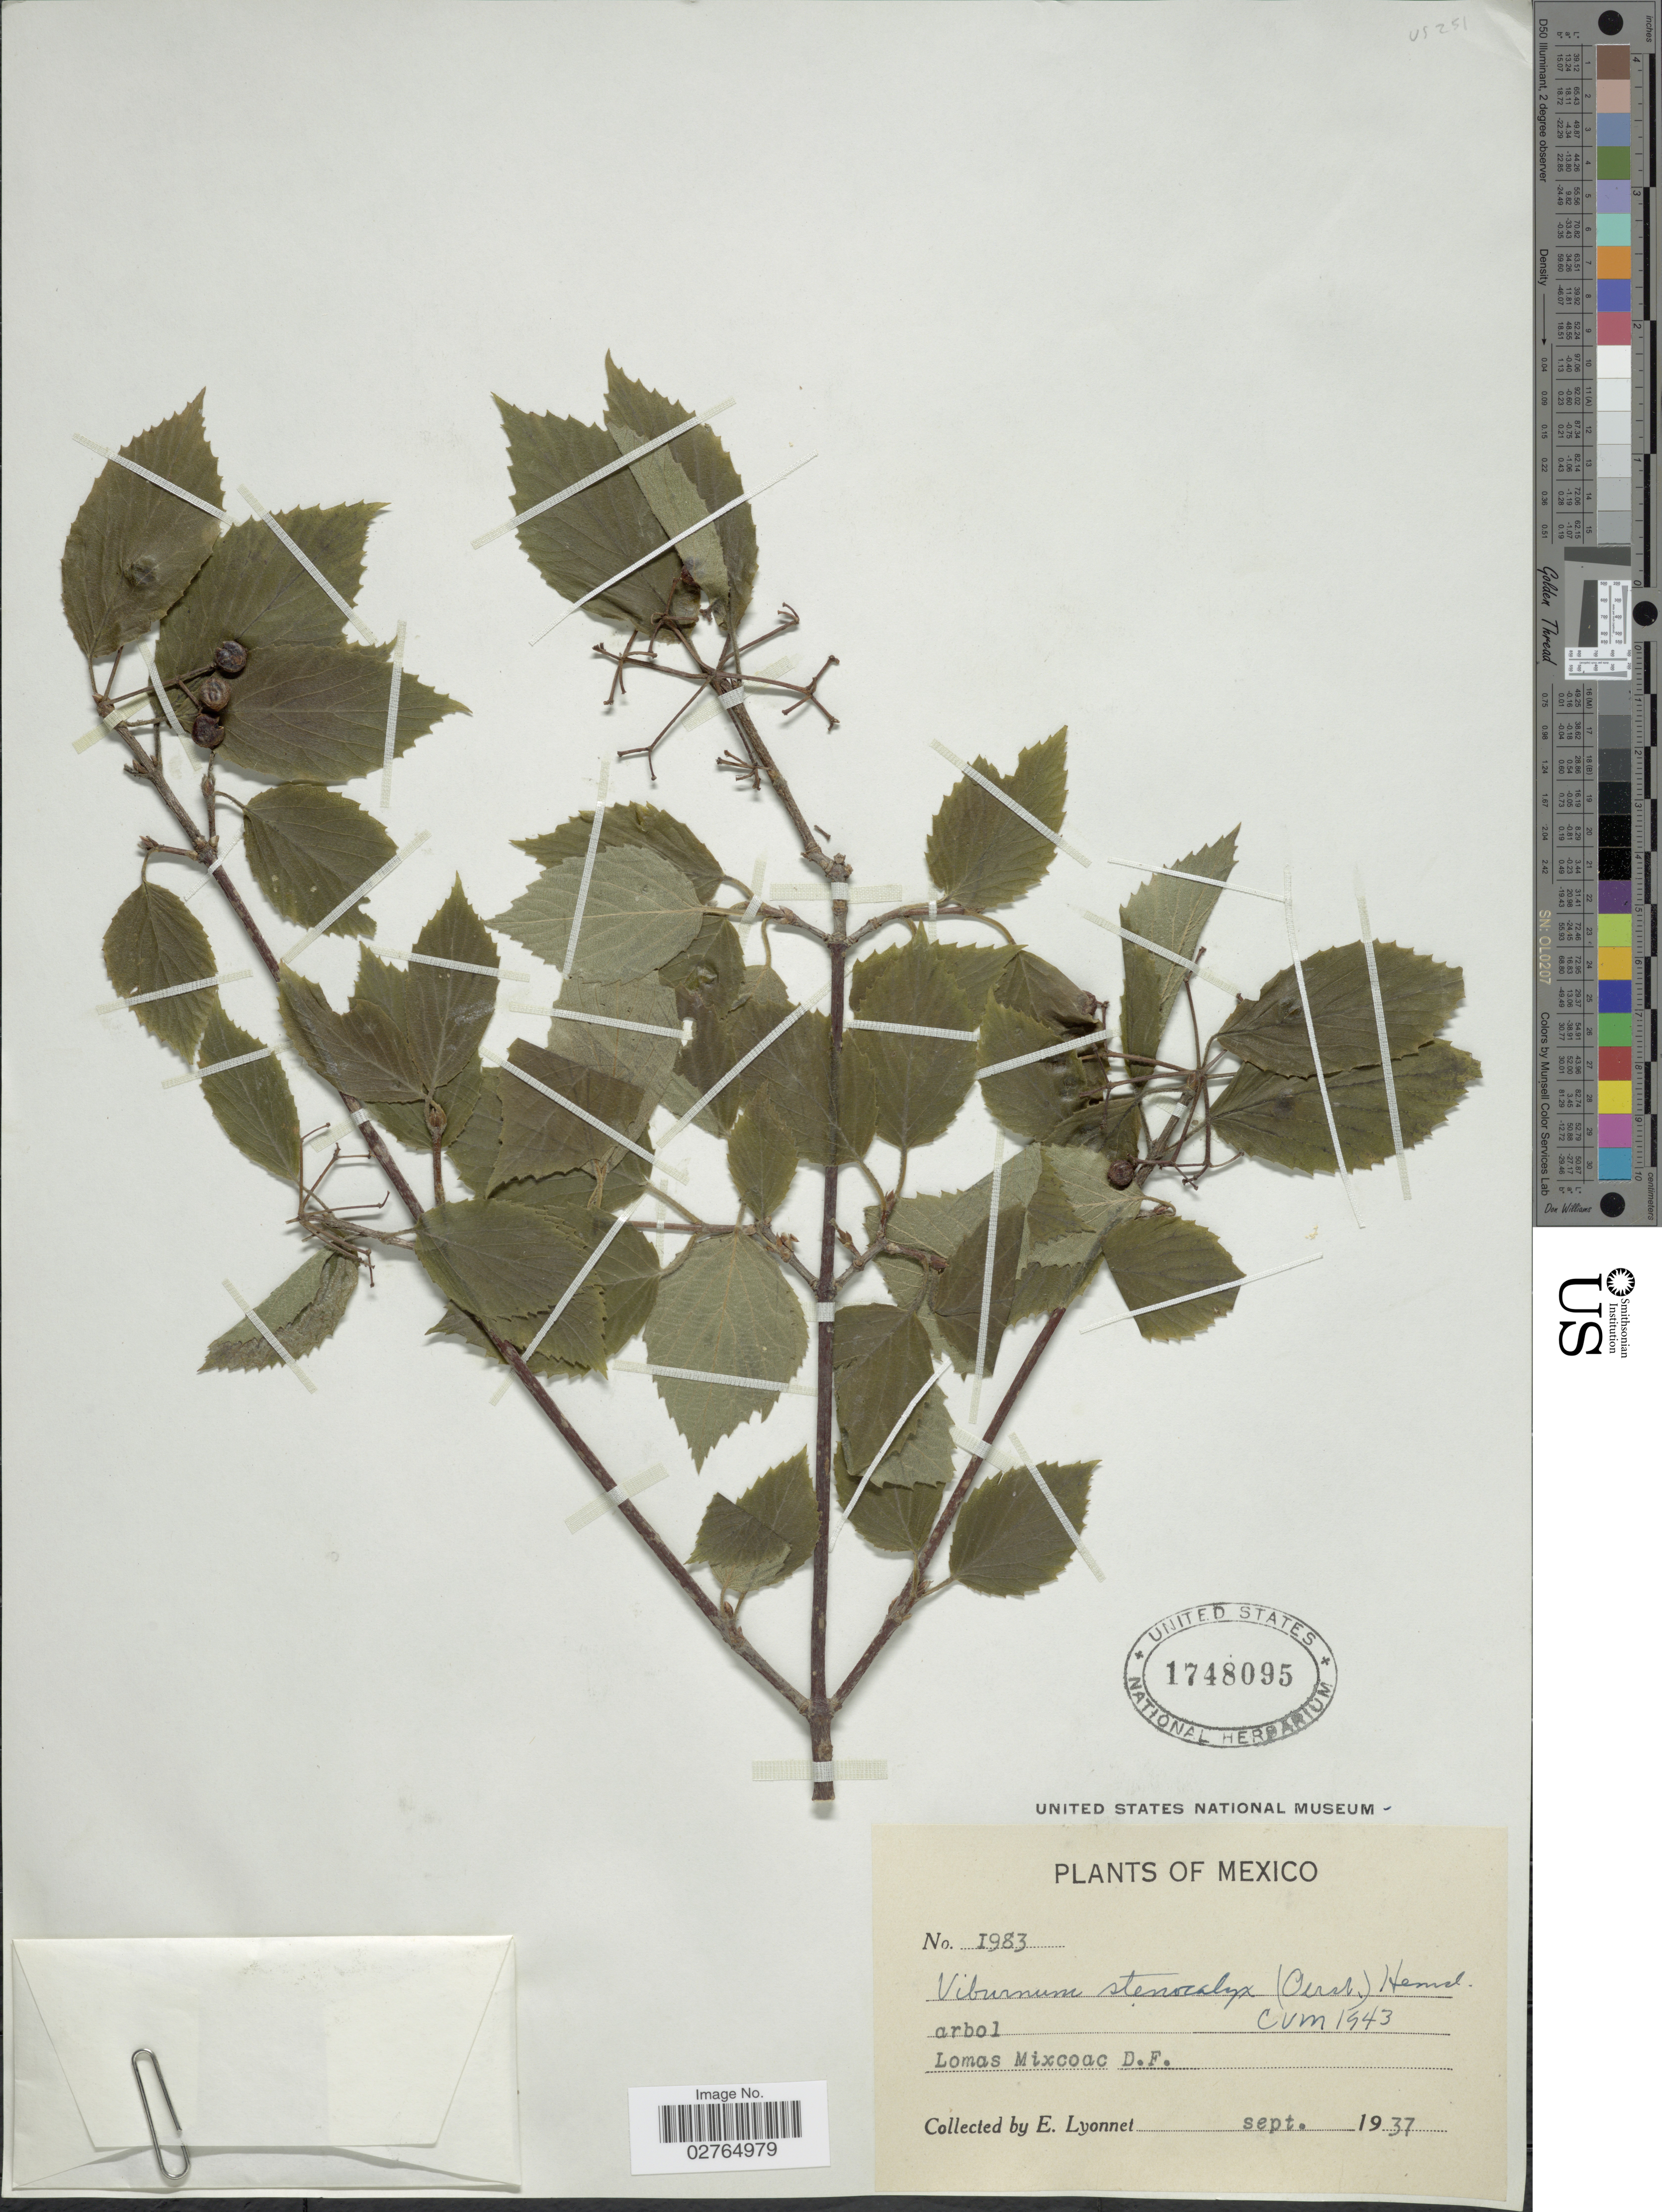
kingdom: Plantae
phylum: Tracheophyta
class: Magnoliopsida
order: Dipsacales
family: Viburnaceae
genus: Viburnum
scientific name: Viburnum stenocalyx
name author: (Oerst.) Hemsl.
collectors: E. Lyonnet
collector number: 1983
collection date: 1937-09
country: Mexico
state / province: Distrito Federal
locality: Lomas Mixcoac.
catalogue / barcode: US 1748095